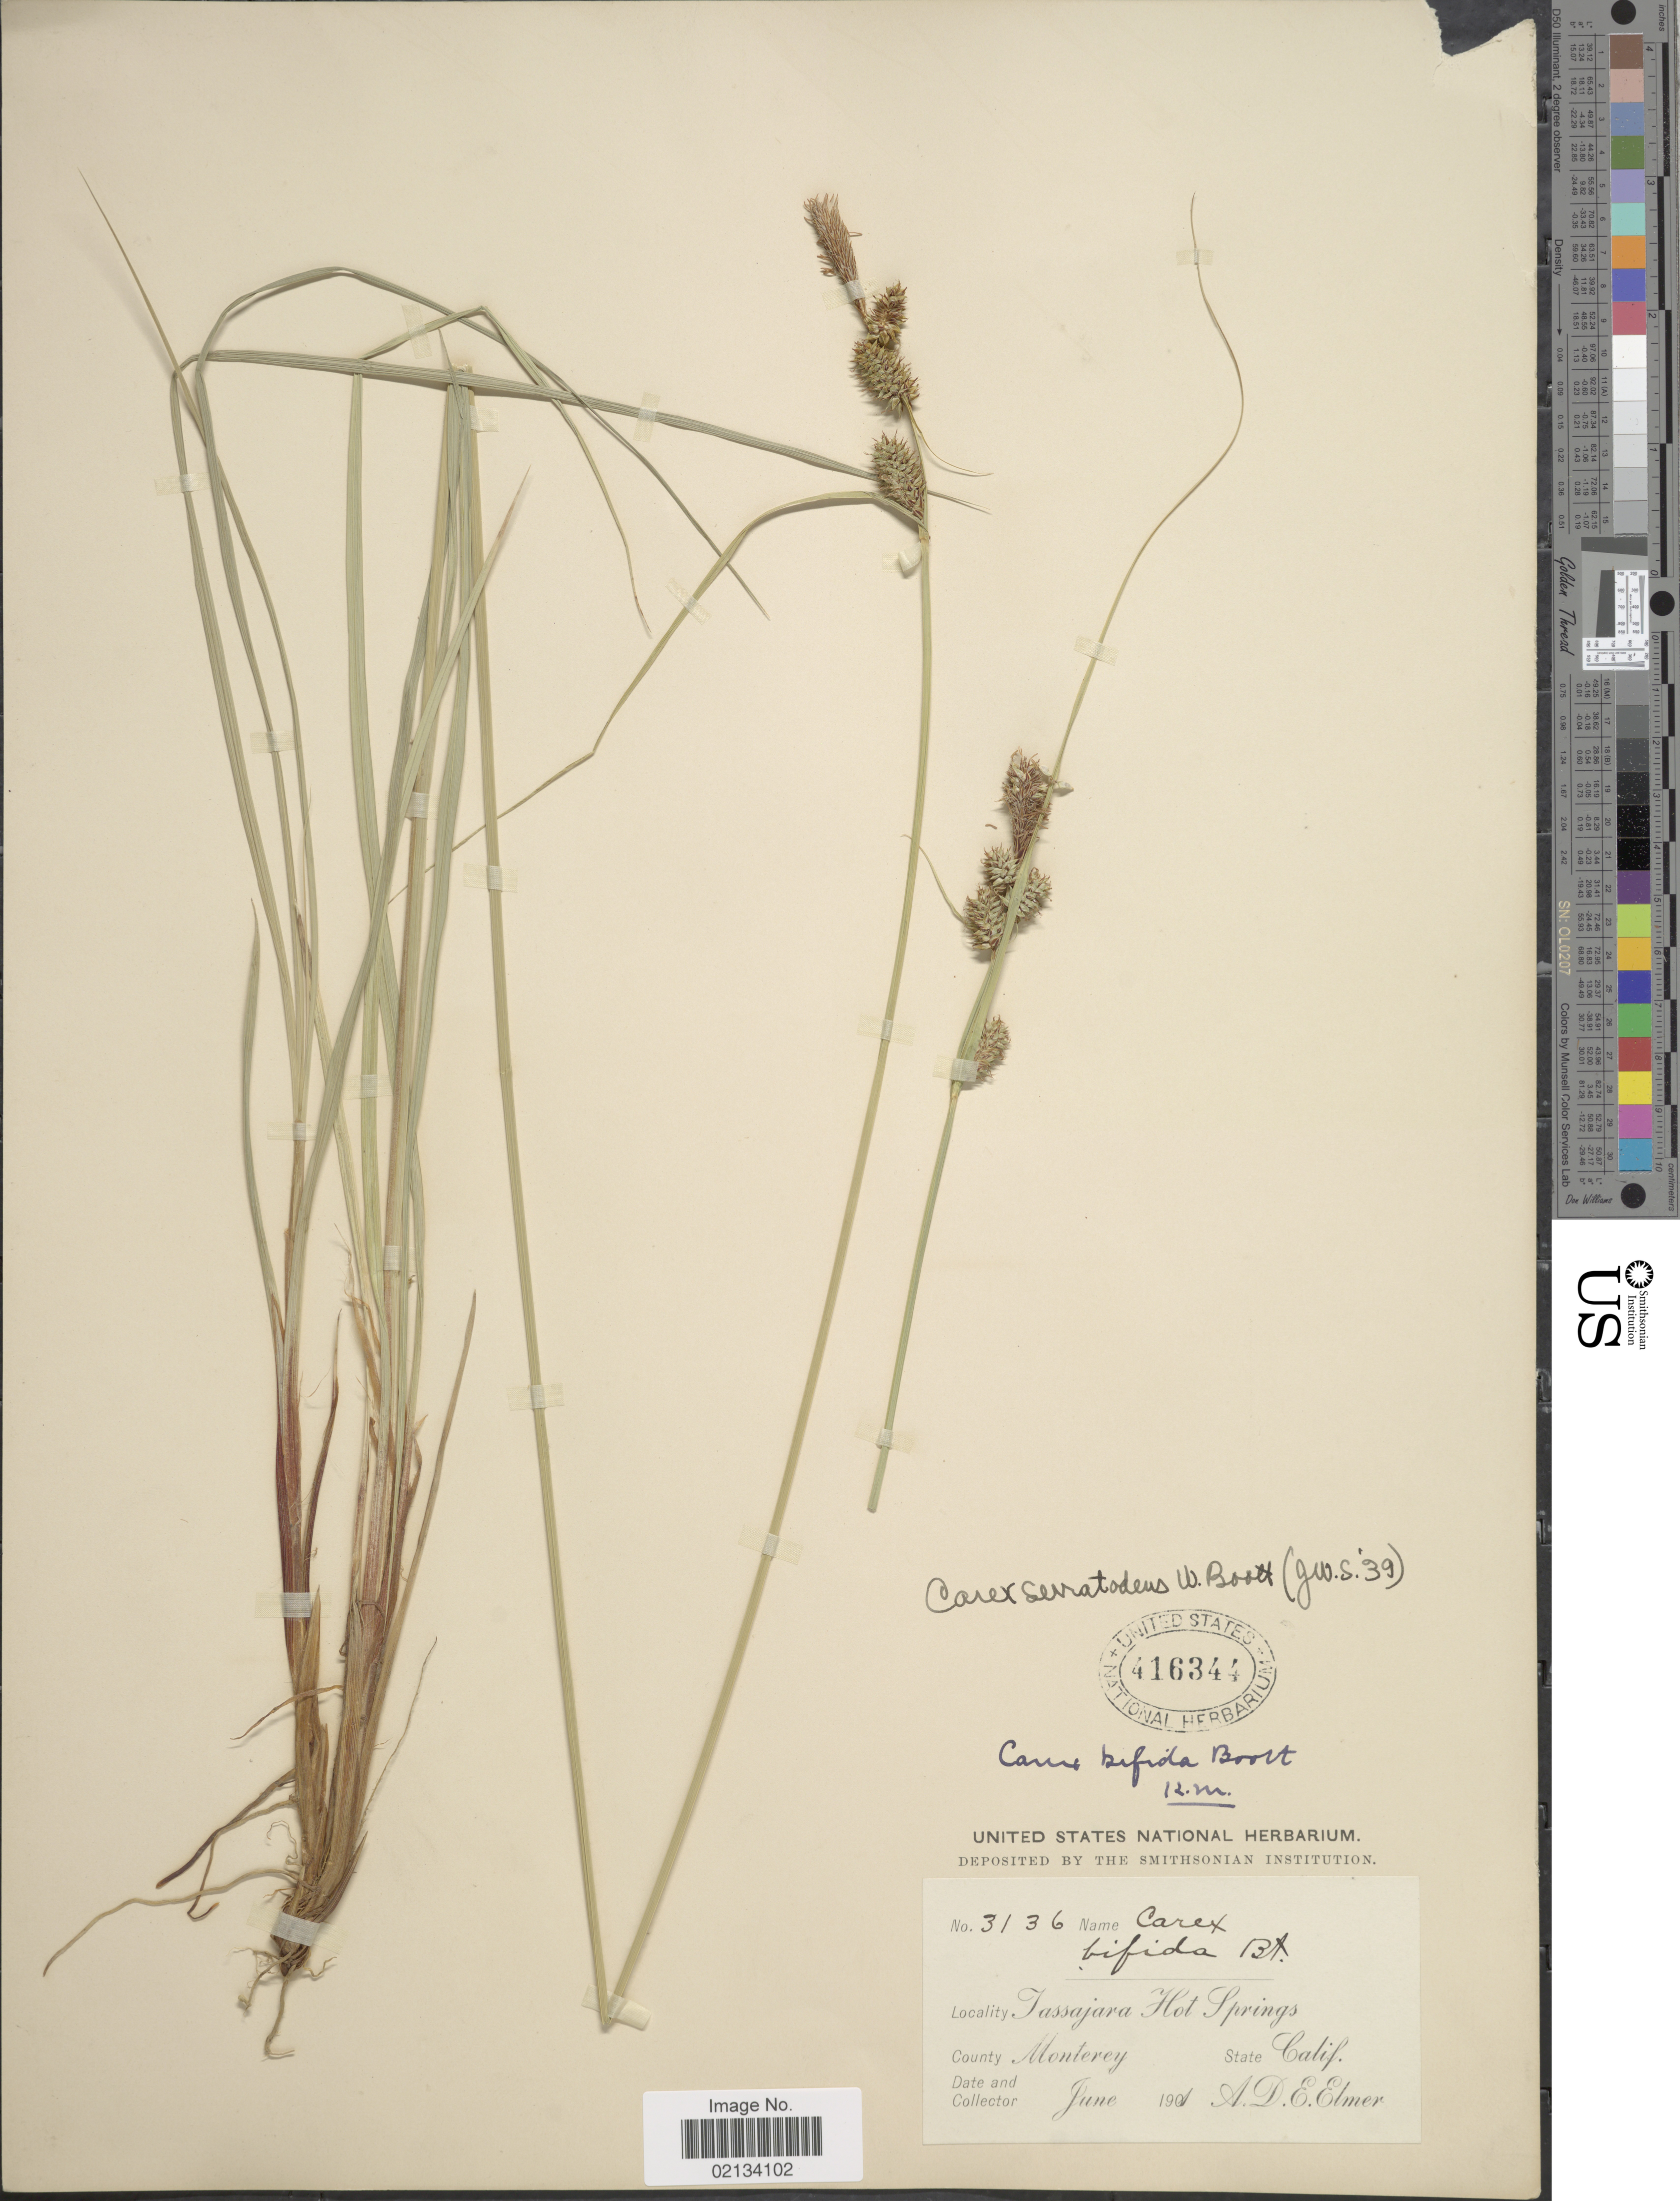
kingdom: Plantae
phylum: Tracheophyta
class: Liliopsida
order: Poales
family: Cyperaceae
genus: Carex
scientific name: Carex serratodens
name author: W. Boott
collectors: A. D. E. Elmer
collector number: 3136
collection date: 1901-06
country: United States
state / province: California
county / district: Monterey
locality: County Monterey, Tassajara Hot Springs.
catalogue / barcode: US 416344